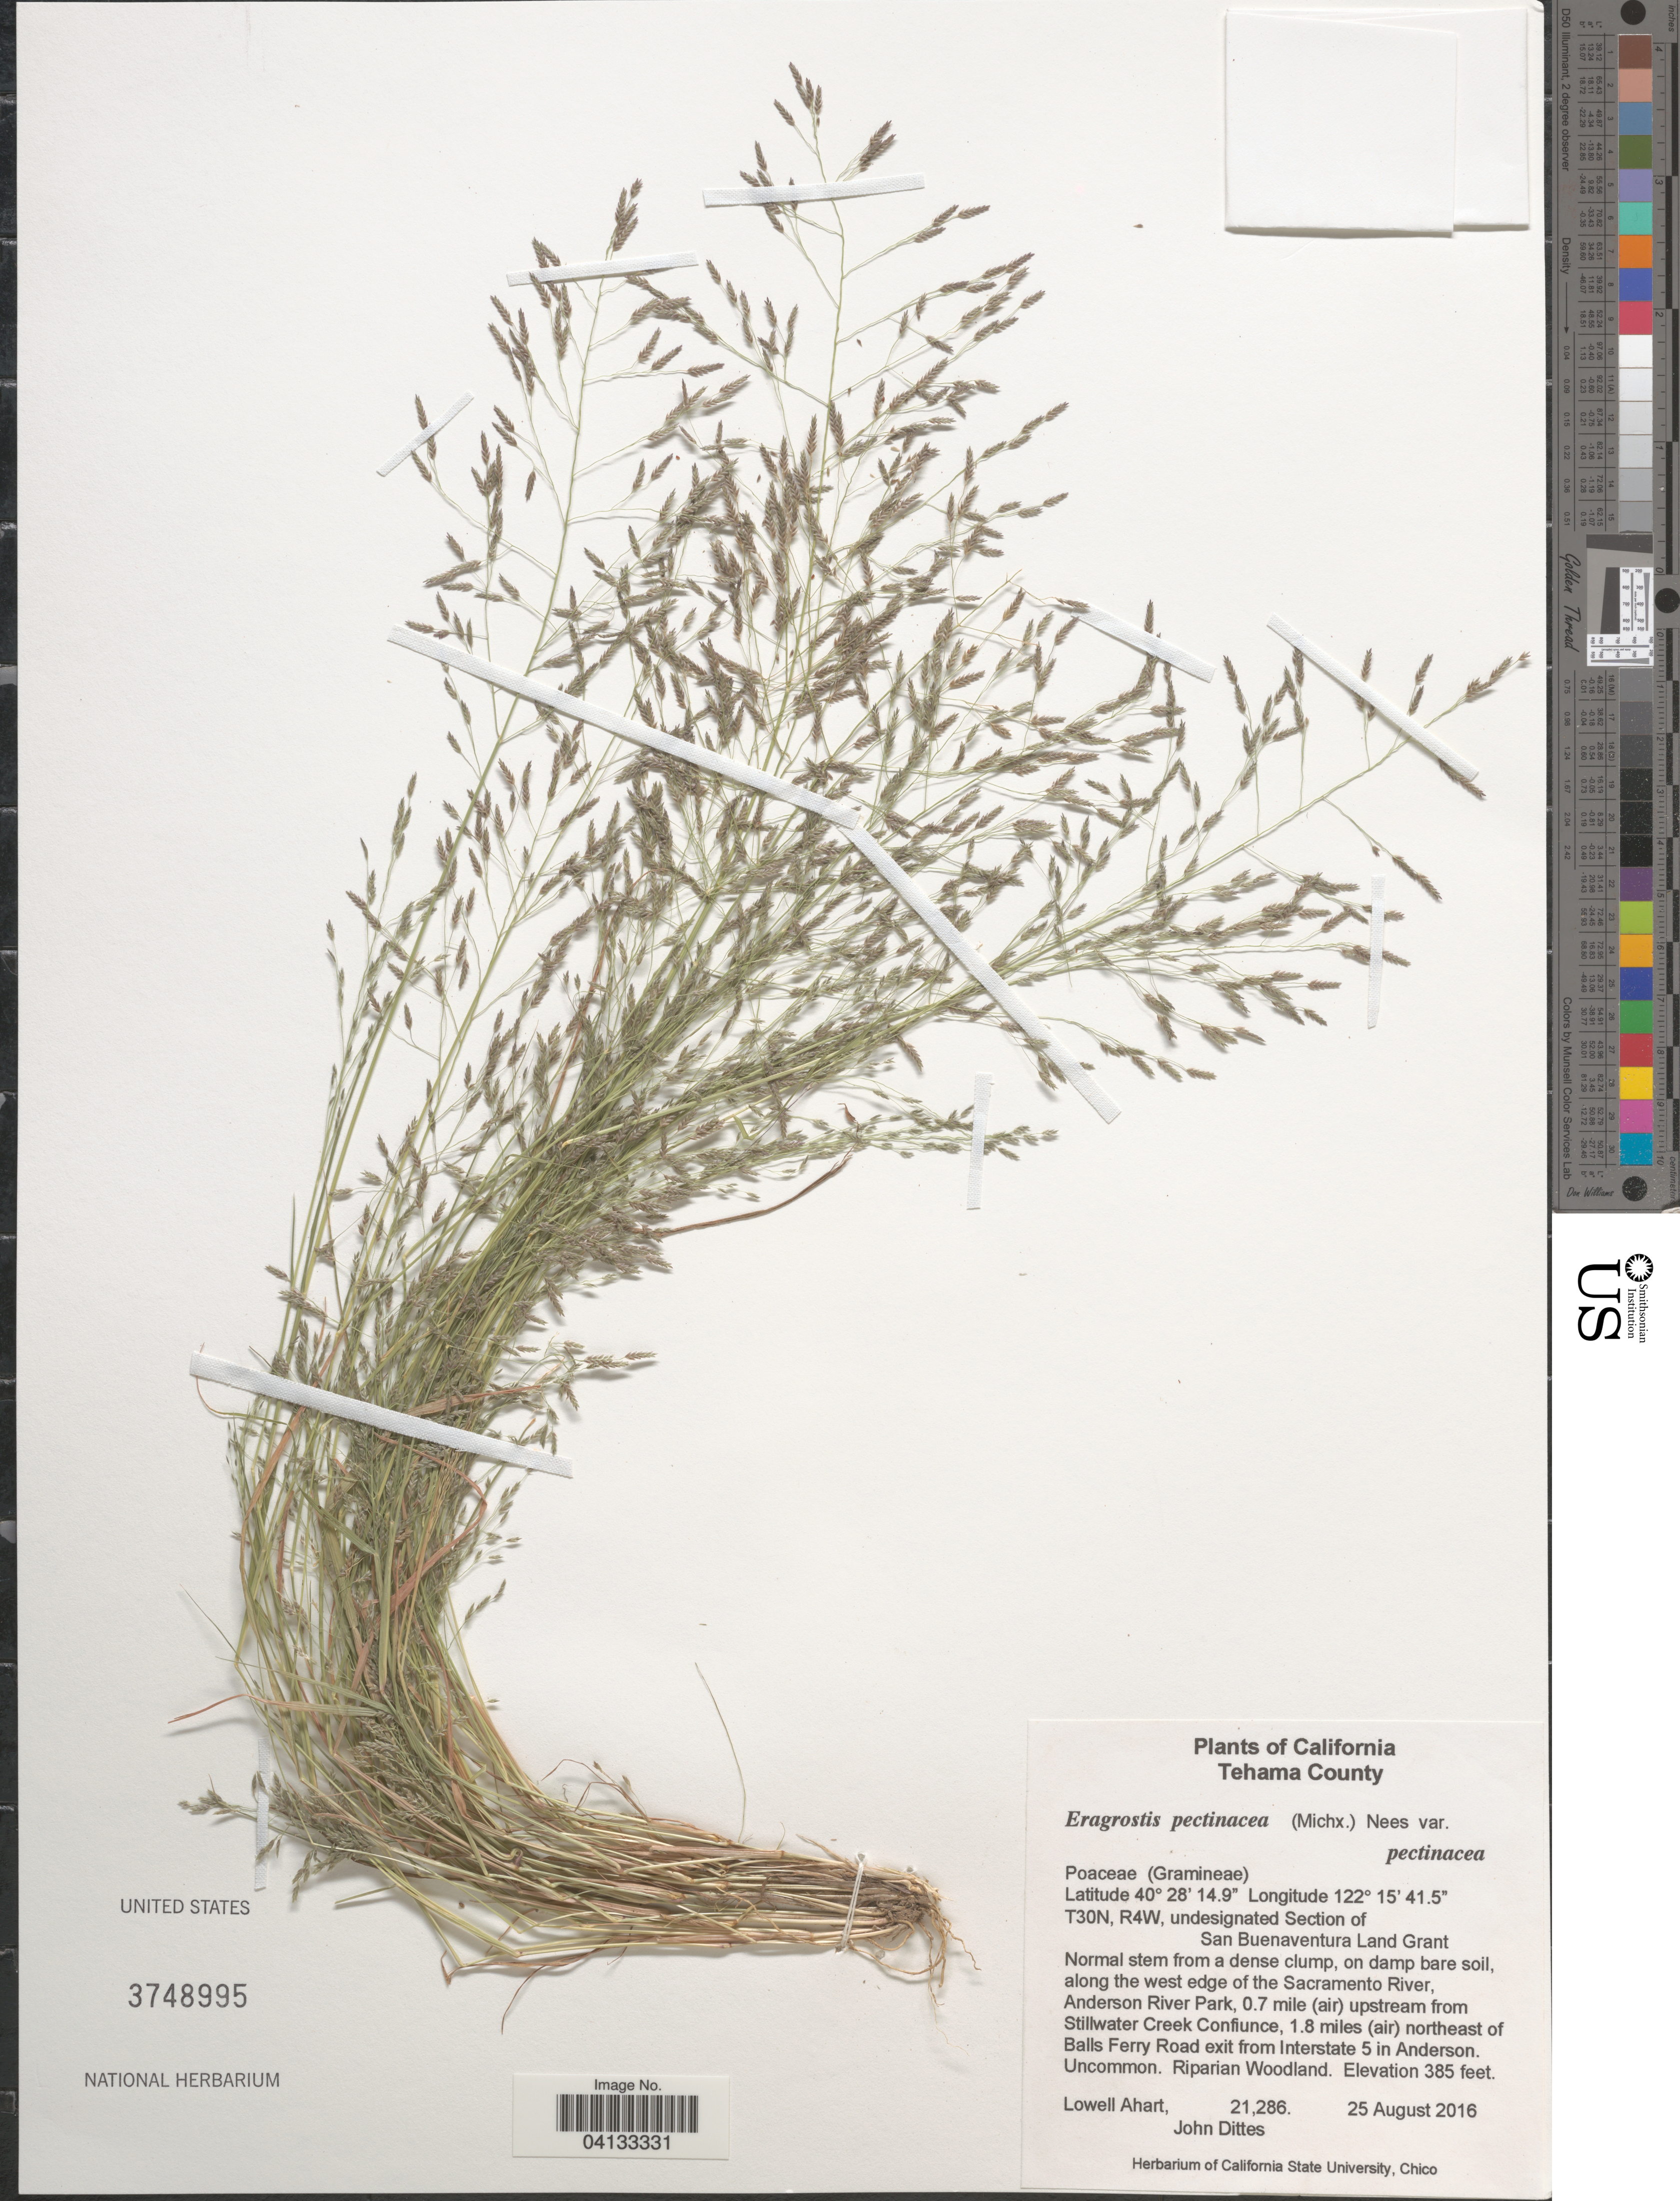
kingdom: Plantae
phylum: Tracheophyta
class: Liliopsida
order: Poales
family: Poaceae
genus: Eragrostis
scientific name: Eragrostis pectinacea var. pectinacea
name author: (Michx.) Nees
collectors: L. Ahart & J. Dittes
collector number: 21286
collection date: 2016-08-25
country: United States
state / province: California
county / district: Tehama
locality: Tehama County. T30N, R4W, undesignated Section of San Buenaventura Land Grant. Along the west edge of the Sacramento River, Anderson River Park, 0.7 mile (air) upstream from Stillwater Creek Conflunce, 1.8 miles (air) northeast of Balls Ferry Road exit from Interstate 5 in Anderson.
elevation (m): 117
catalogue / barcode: US 3748995